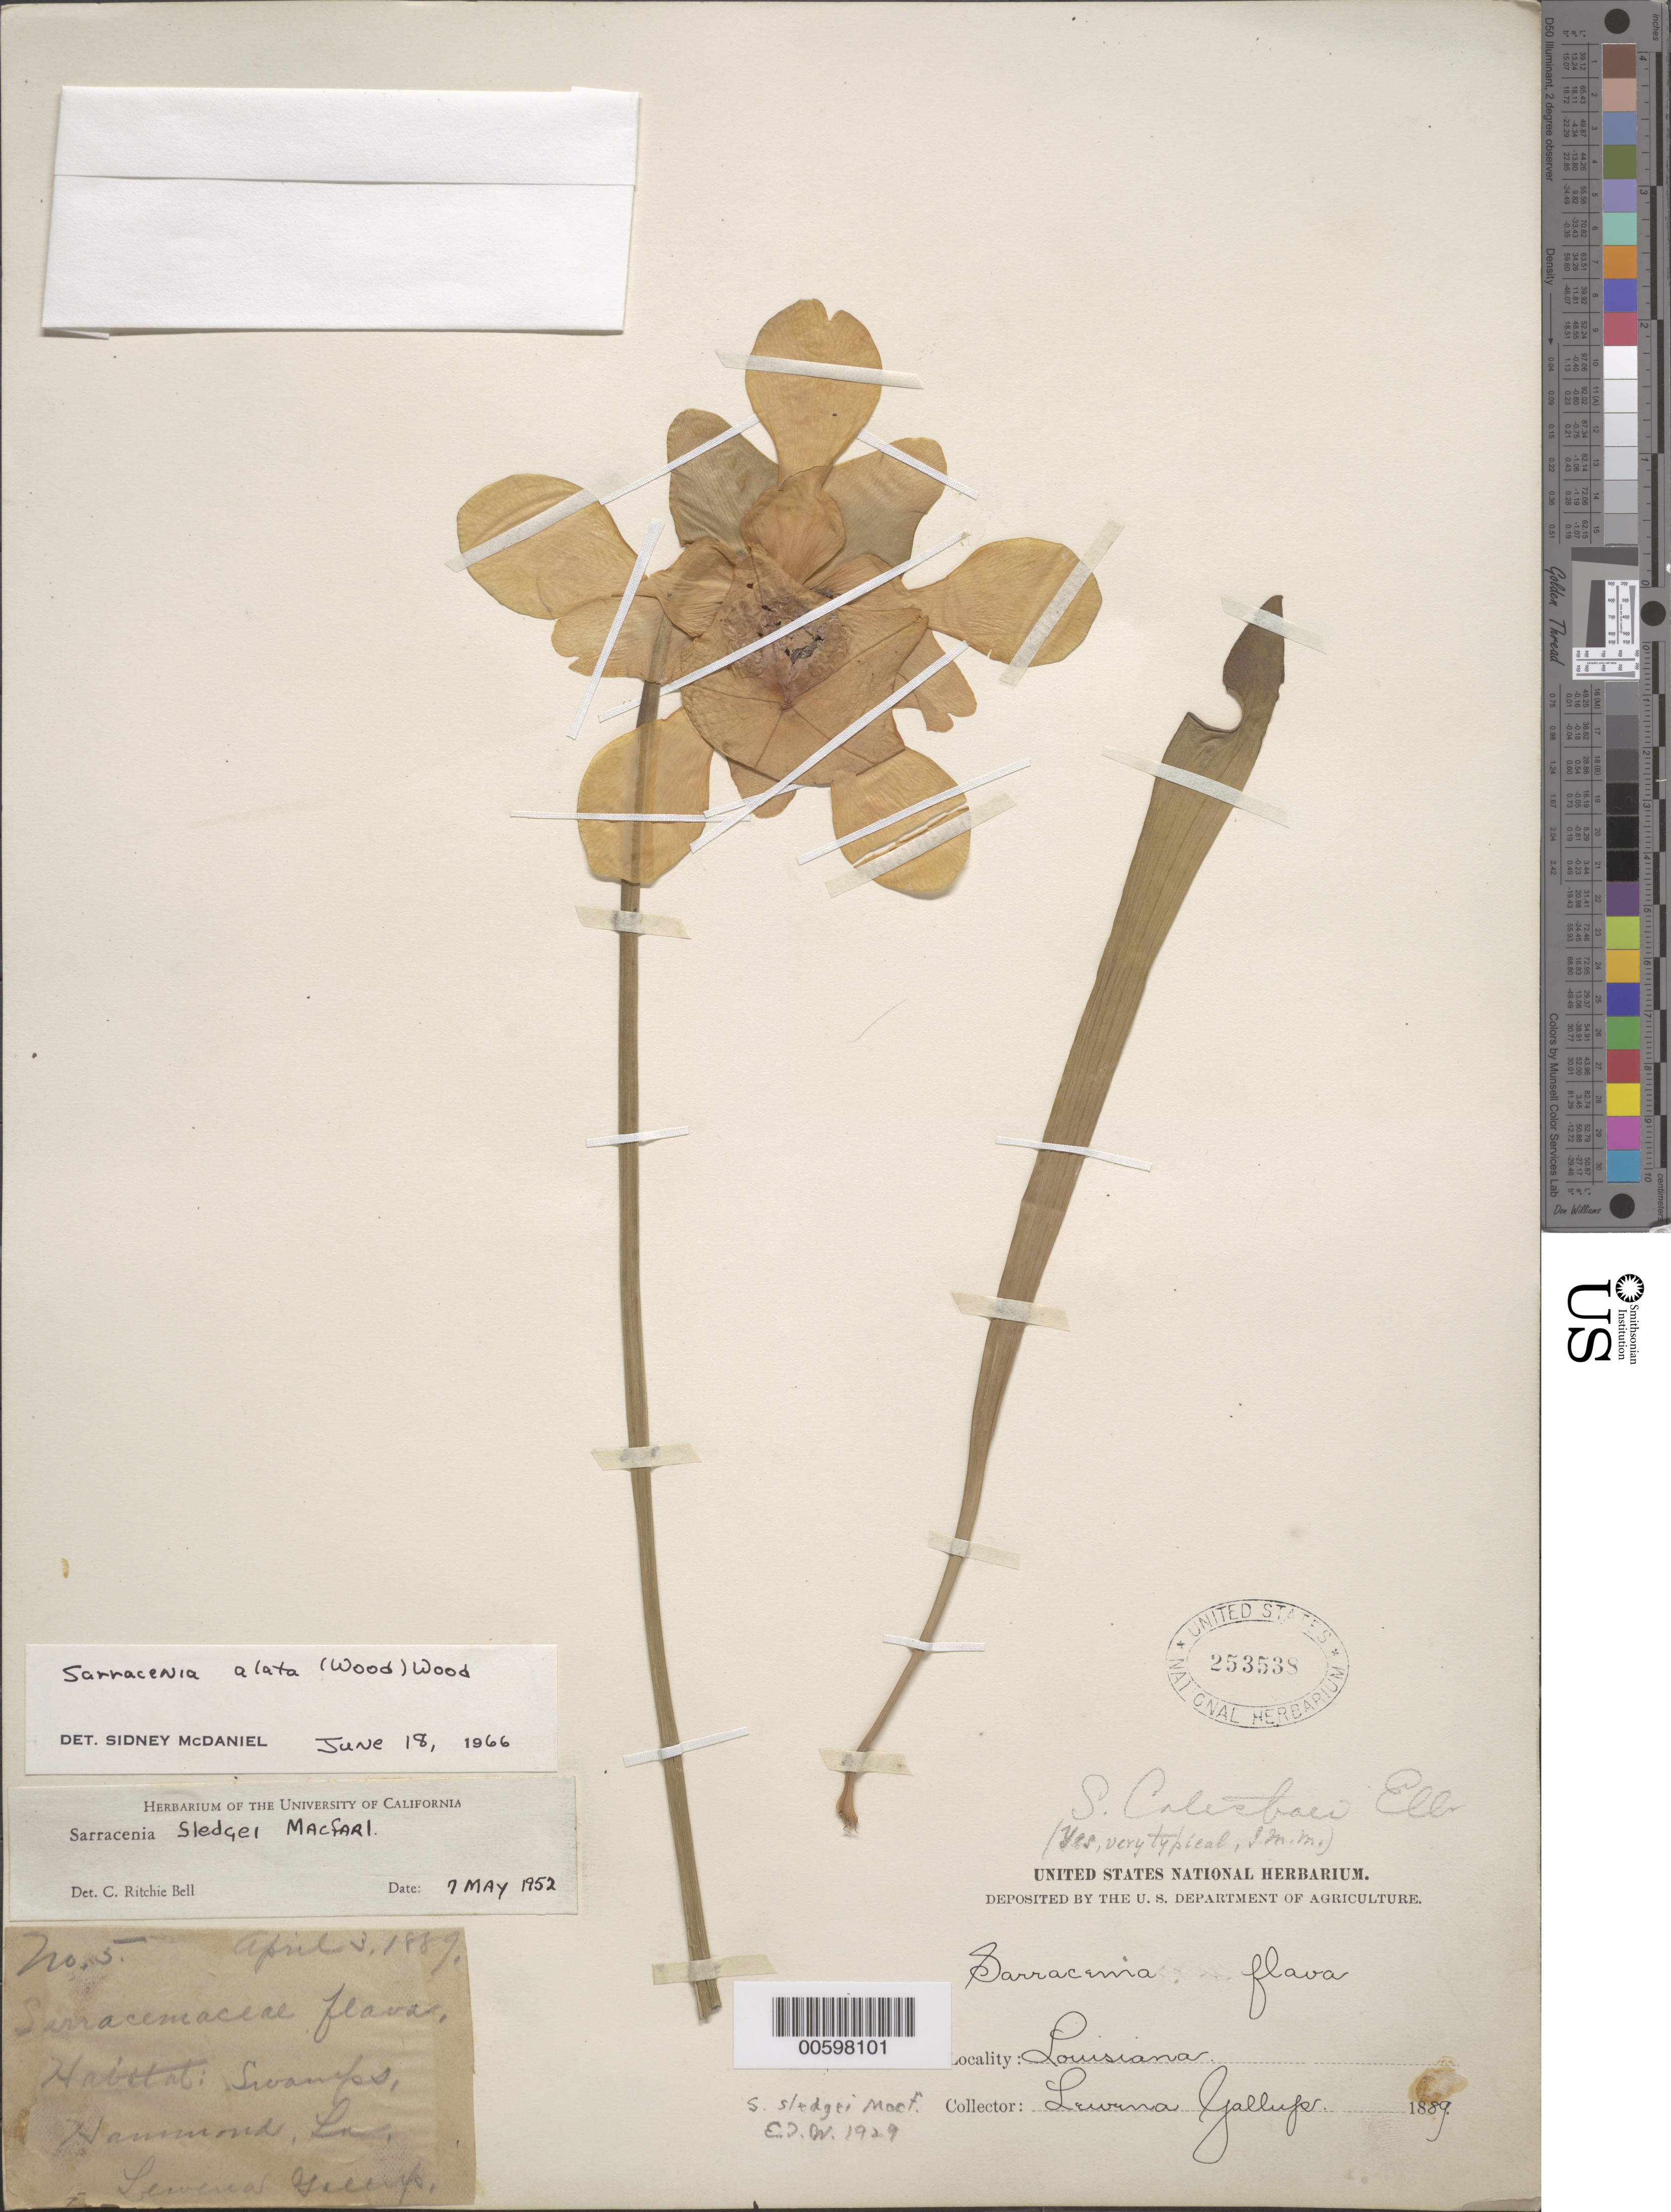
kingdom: Plantae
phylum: Tracheophyta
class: Magnoliopsida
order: Ericales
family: Sarraceniaceae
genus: Sarracenia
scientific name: Sarracenia alata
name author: (Alph. Wood) Alph. Wood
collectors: L. Gallup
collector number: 5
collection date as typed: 03 Apr 1889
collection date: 1889-04-03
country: United States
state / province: Louisiana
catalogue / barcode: US 253538